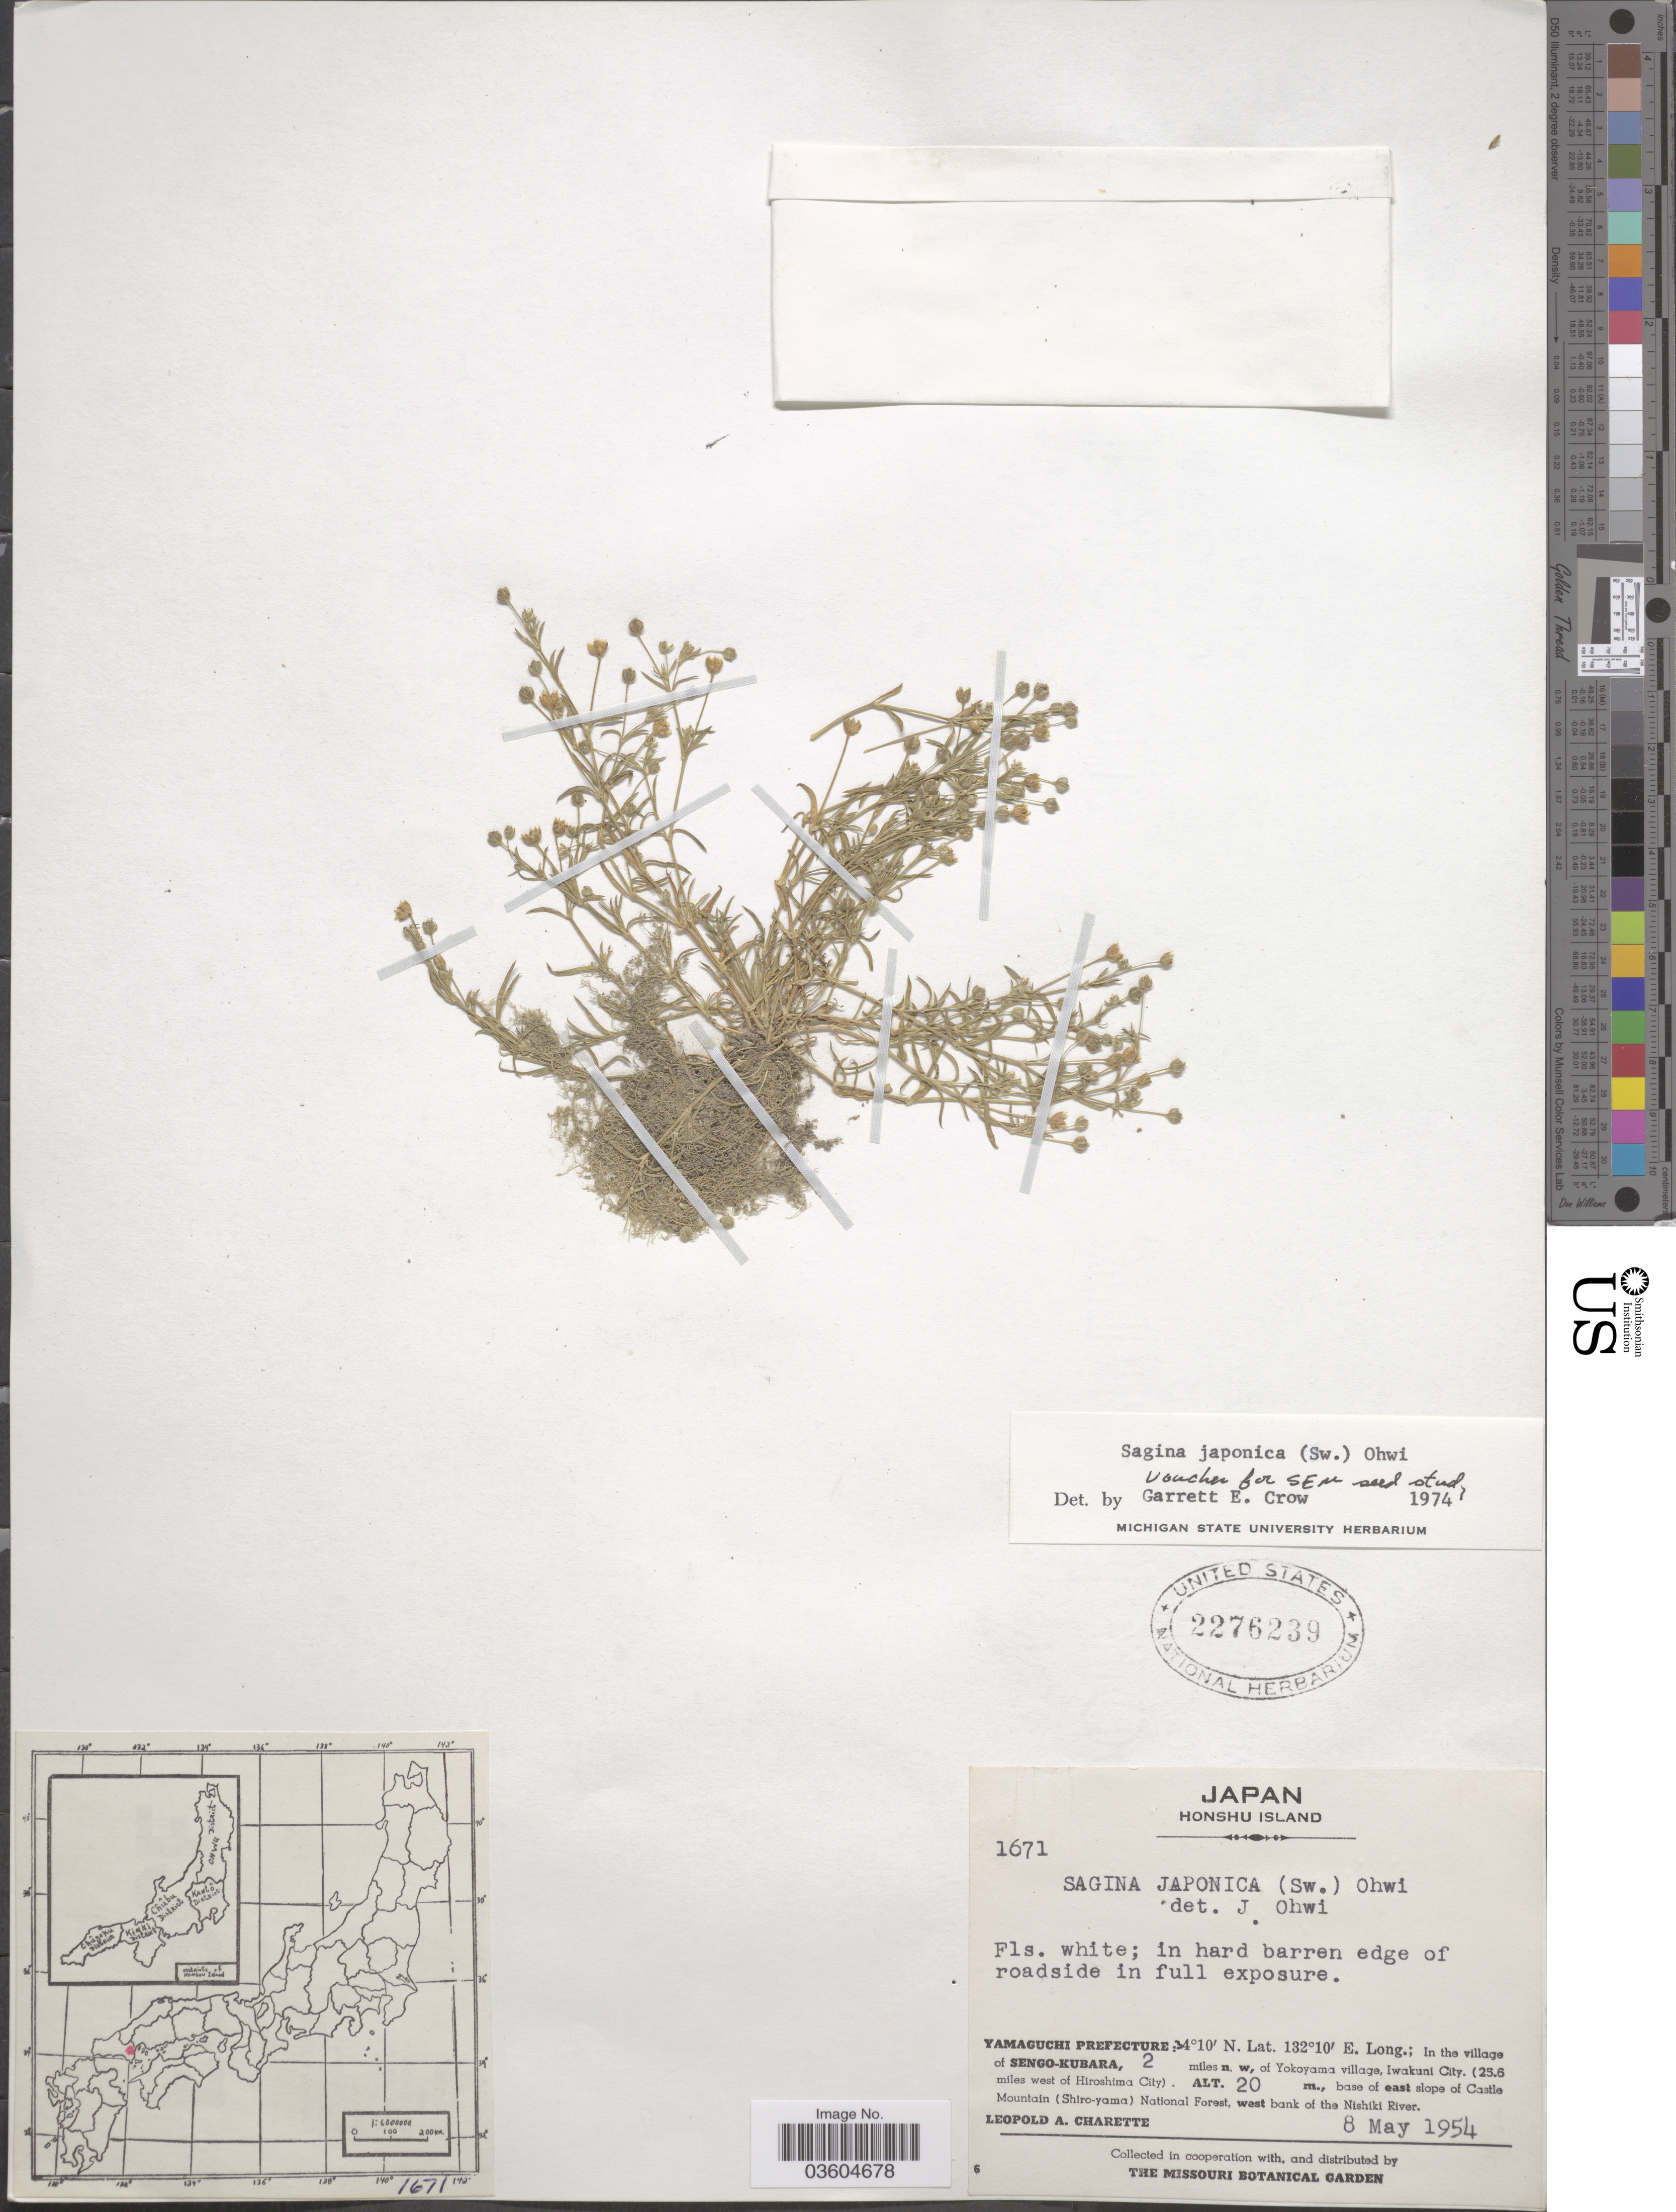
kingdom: Plantae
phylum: Tracheophyta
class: Magnoliopsida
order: Caryophyllales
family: Caryophyllaceae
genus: Sagina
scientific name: Sagina japonica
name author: (Sw.) Ohwi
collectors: L. A. Charette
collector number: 1671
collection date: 1954-05-08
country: Japan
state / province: Yamaguti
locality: Honshu Island. Yamaguchi Prefecture: In the village of Sengo-Kubara, 2 miles n.w. of Yokoyama village, Iwakuni City. (25.6 miles west of Hiroshima city). Base of east slope of Castle Mountain (Shiro-yama) National Forest, west bank of the Nishiki River.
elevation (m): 20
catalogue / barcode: US 2276239